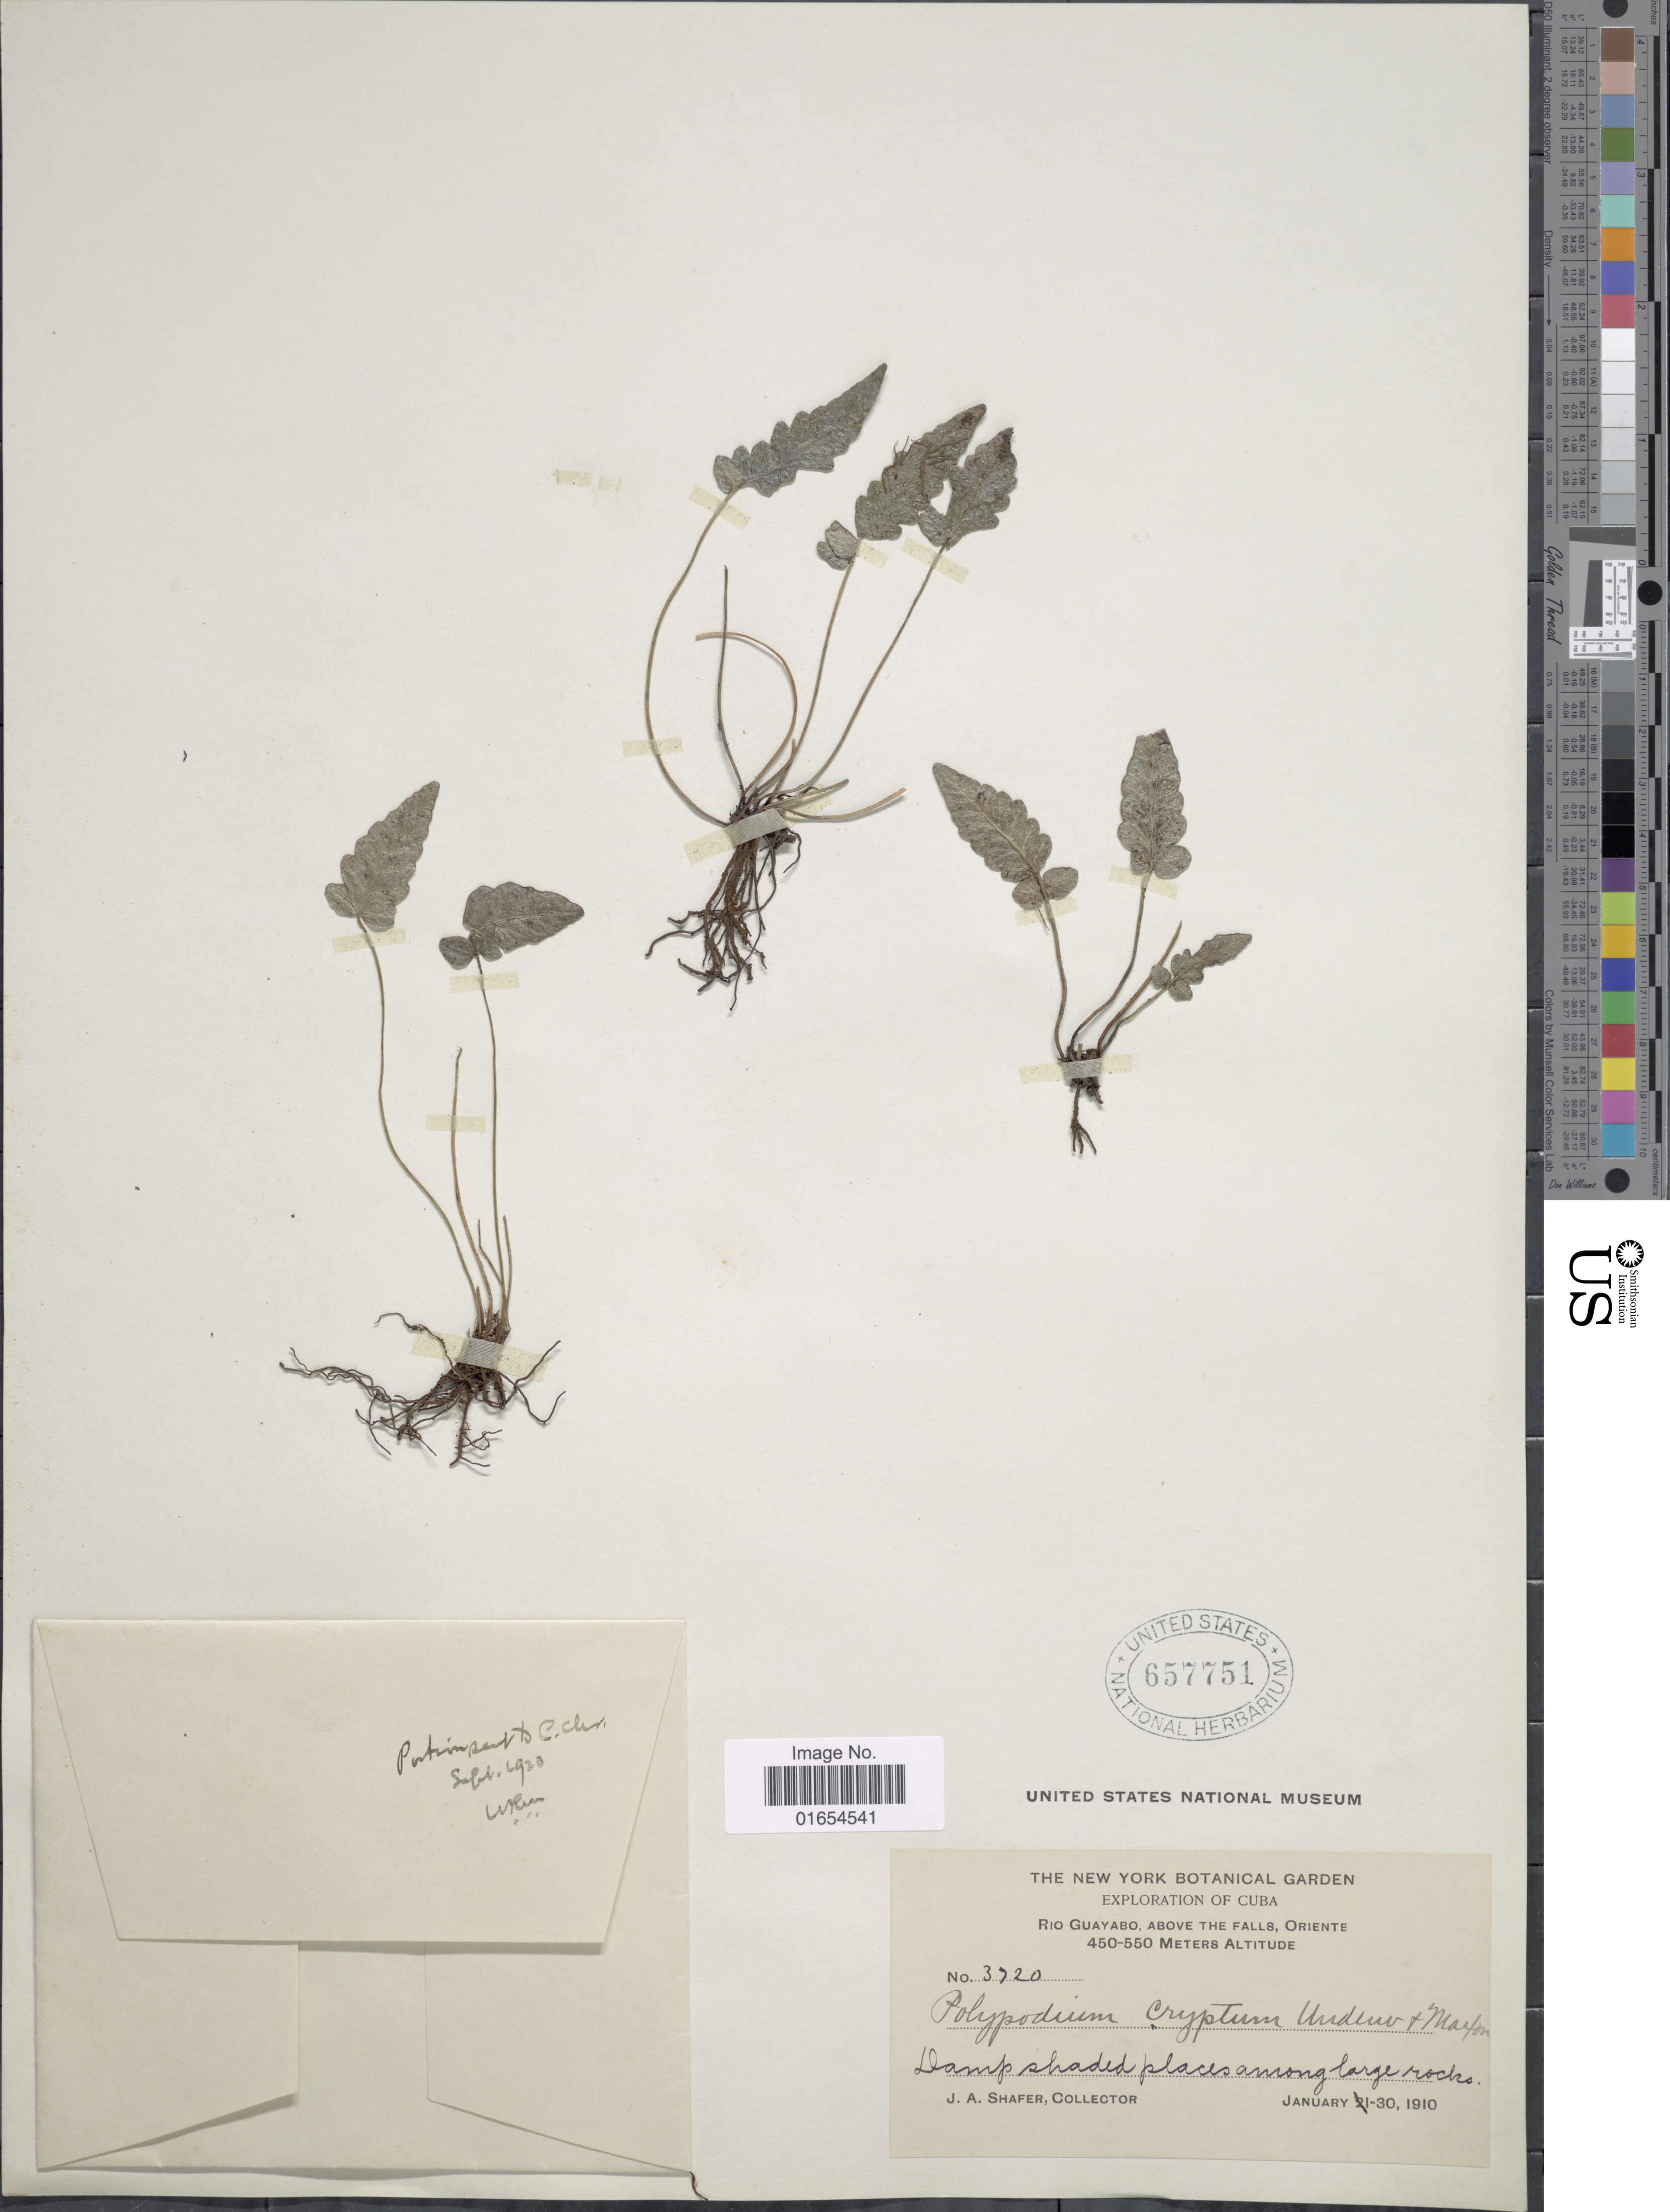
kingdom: Plantae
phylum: Tracheophyta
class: Polypodiopsida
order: Polypodiales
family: Thelypteridaceae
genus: Goniopteris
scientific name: Goniopteris crypta (Underw. & Maxon) comb. nov., ined 2015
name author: (Underw. & Maxon)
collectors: J. A. Shafer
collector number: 3720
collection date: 1910-01-30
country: Cuba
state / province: Oriente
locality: Rio Guayabo, above the falls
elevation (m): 450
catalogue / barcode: US 657751